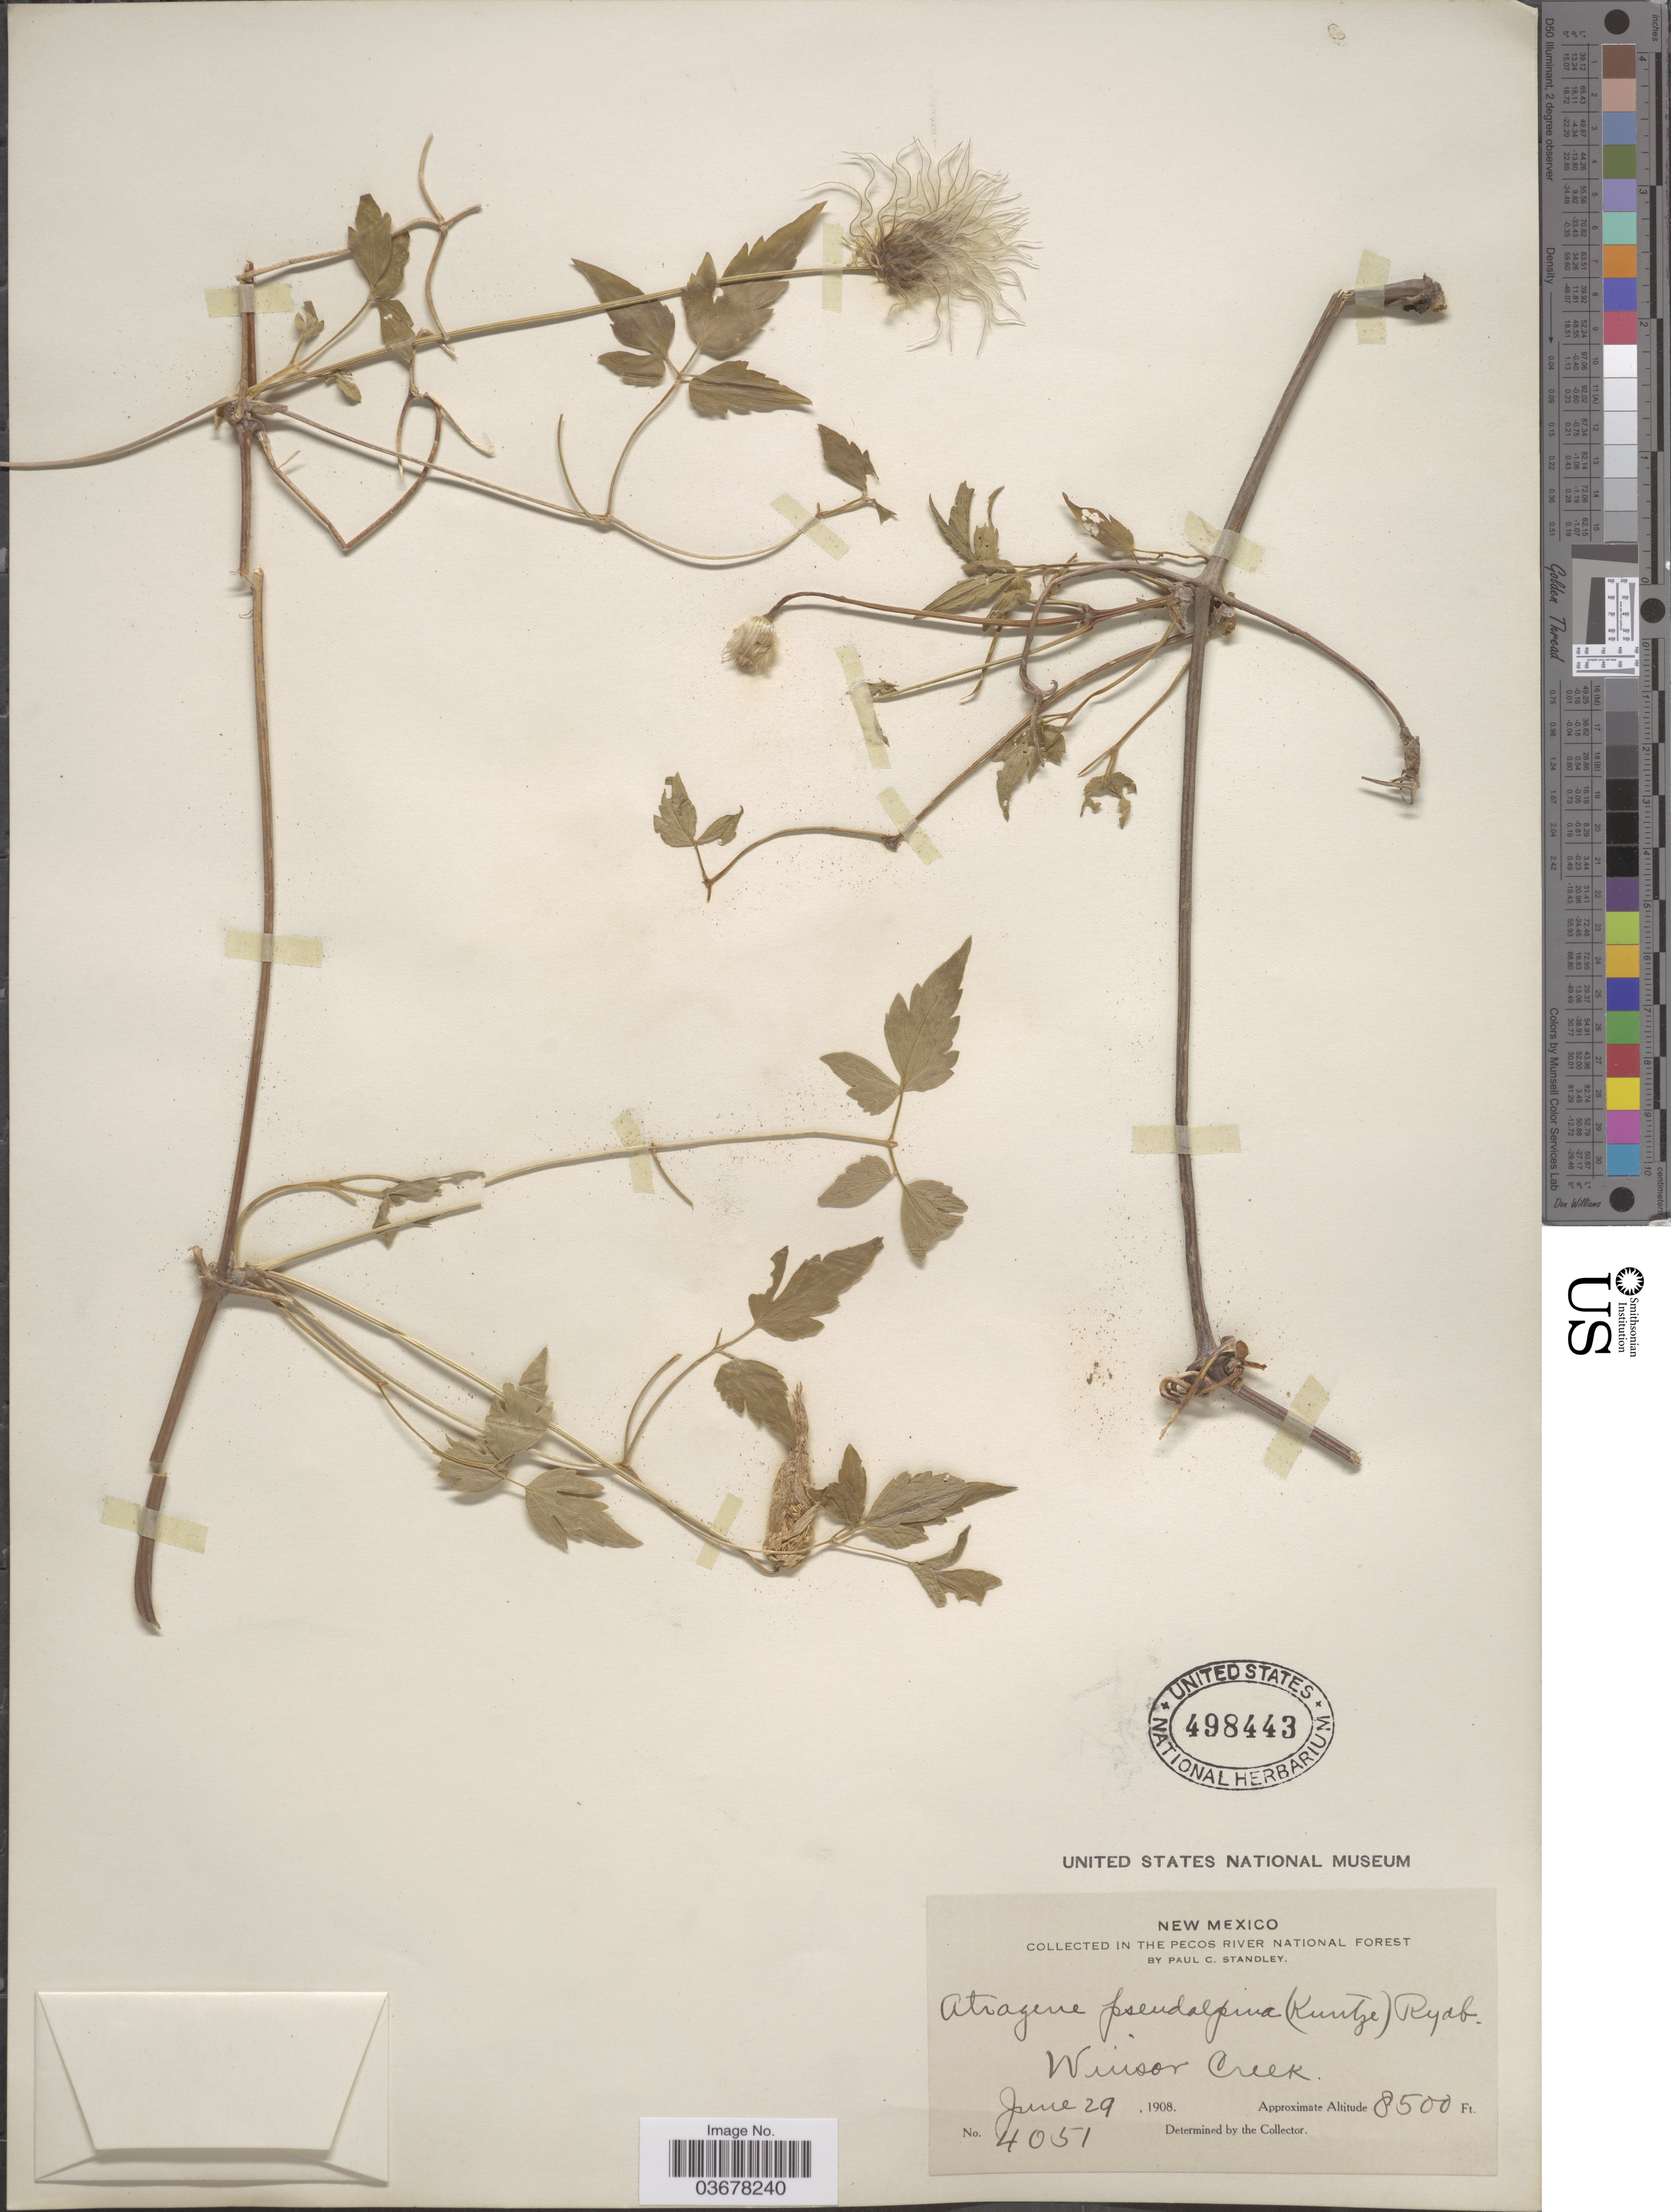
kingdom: Plantae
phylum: Tracheophyta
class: Magnoliopsida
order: Ranunculales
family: Ranunculaceae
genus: Clematis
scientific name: Clematis columbiana var. columbiana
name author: (Nutt.) Torr. & A. Gray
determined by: Strong, M. T., (US), Smithsonian Institution - National Museum of Natural History (UNITED STATES)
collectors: P. C. Standley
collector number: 4051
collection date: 1908-06-29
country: United States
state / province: New Mexico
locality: In the Pecos River National Forest. Winsor Creek.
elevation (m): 2591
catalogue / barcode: US 498443